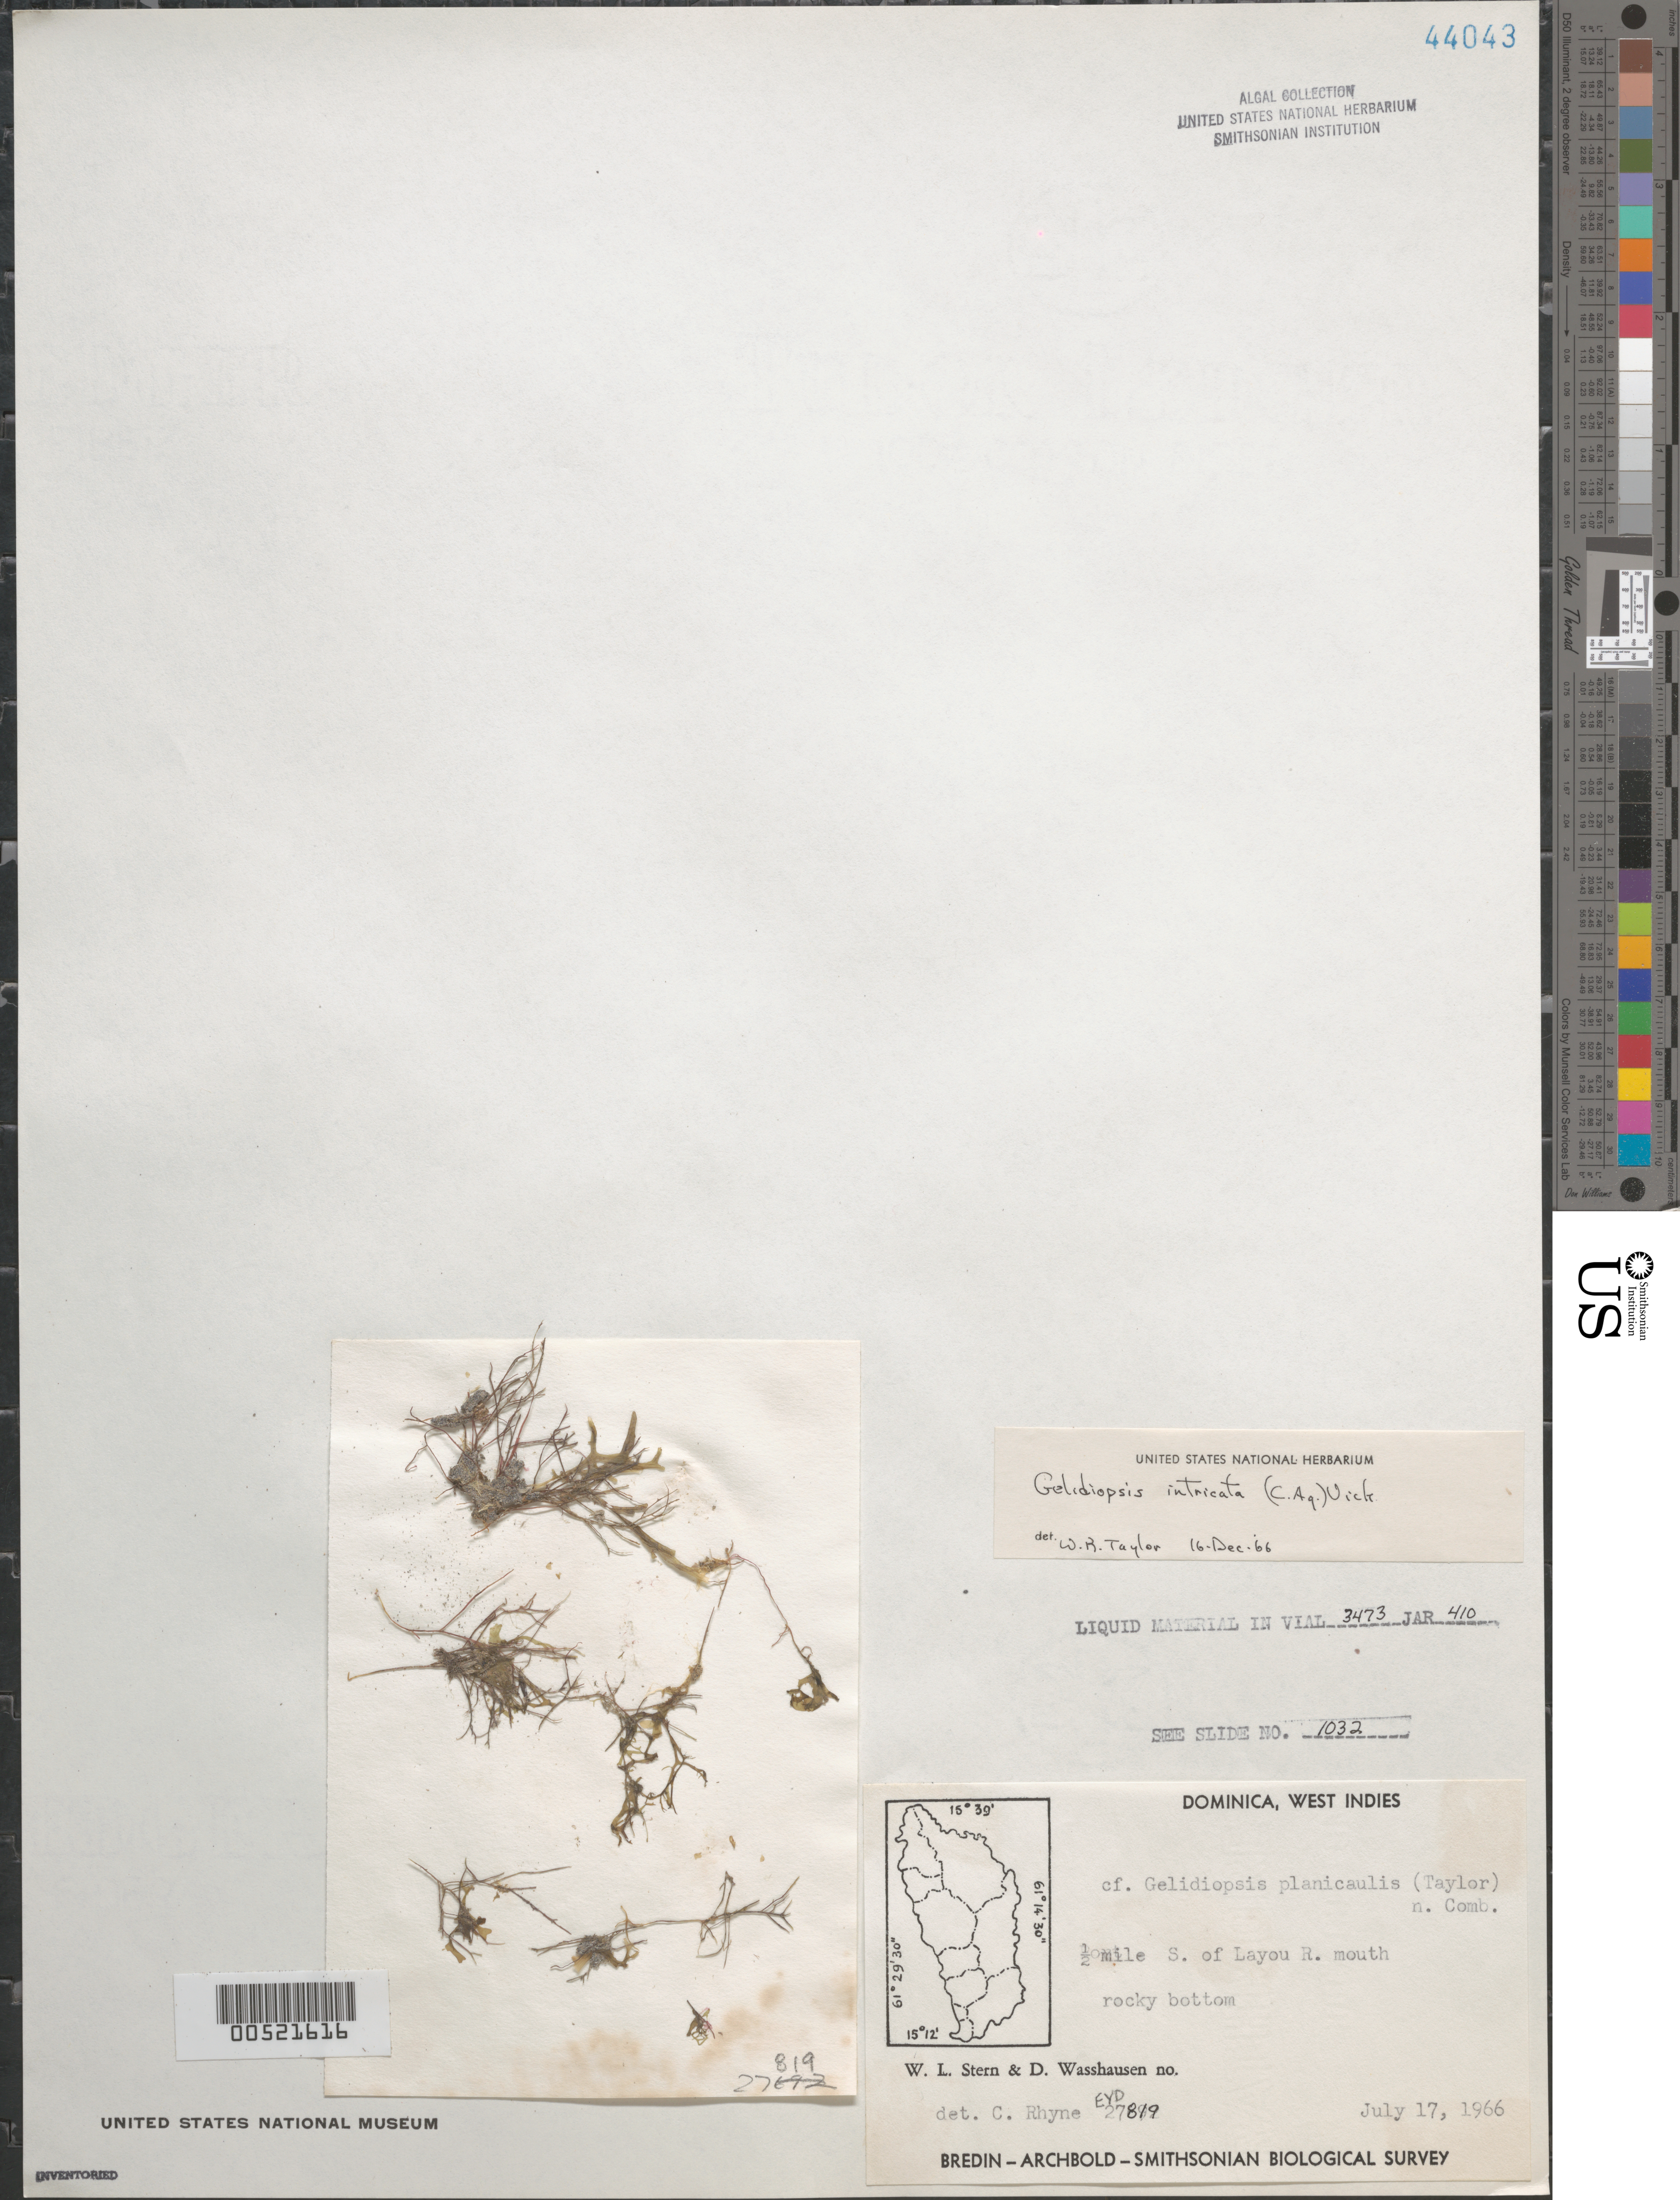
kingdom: Plantae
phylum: Rhodophyta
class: Florideophyceae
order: Rhodymeniales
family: Lomentariaceae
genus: Ceratodictyon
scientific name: Ceratodictyon intricatum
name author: (C. Agardh) R.E. Norris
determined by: Algae name updating Project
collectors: W. L. Stern & D. C. Wasshausen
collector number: EYD 27819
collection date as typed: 17 Jul 1966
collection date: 1966-07-17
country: Dominica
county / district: St. Joseph's Parish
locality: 0.5 mile south of Layou River mouth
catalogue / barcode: US 44043